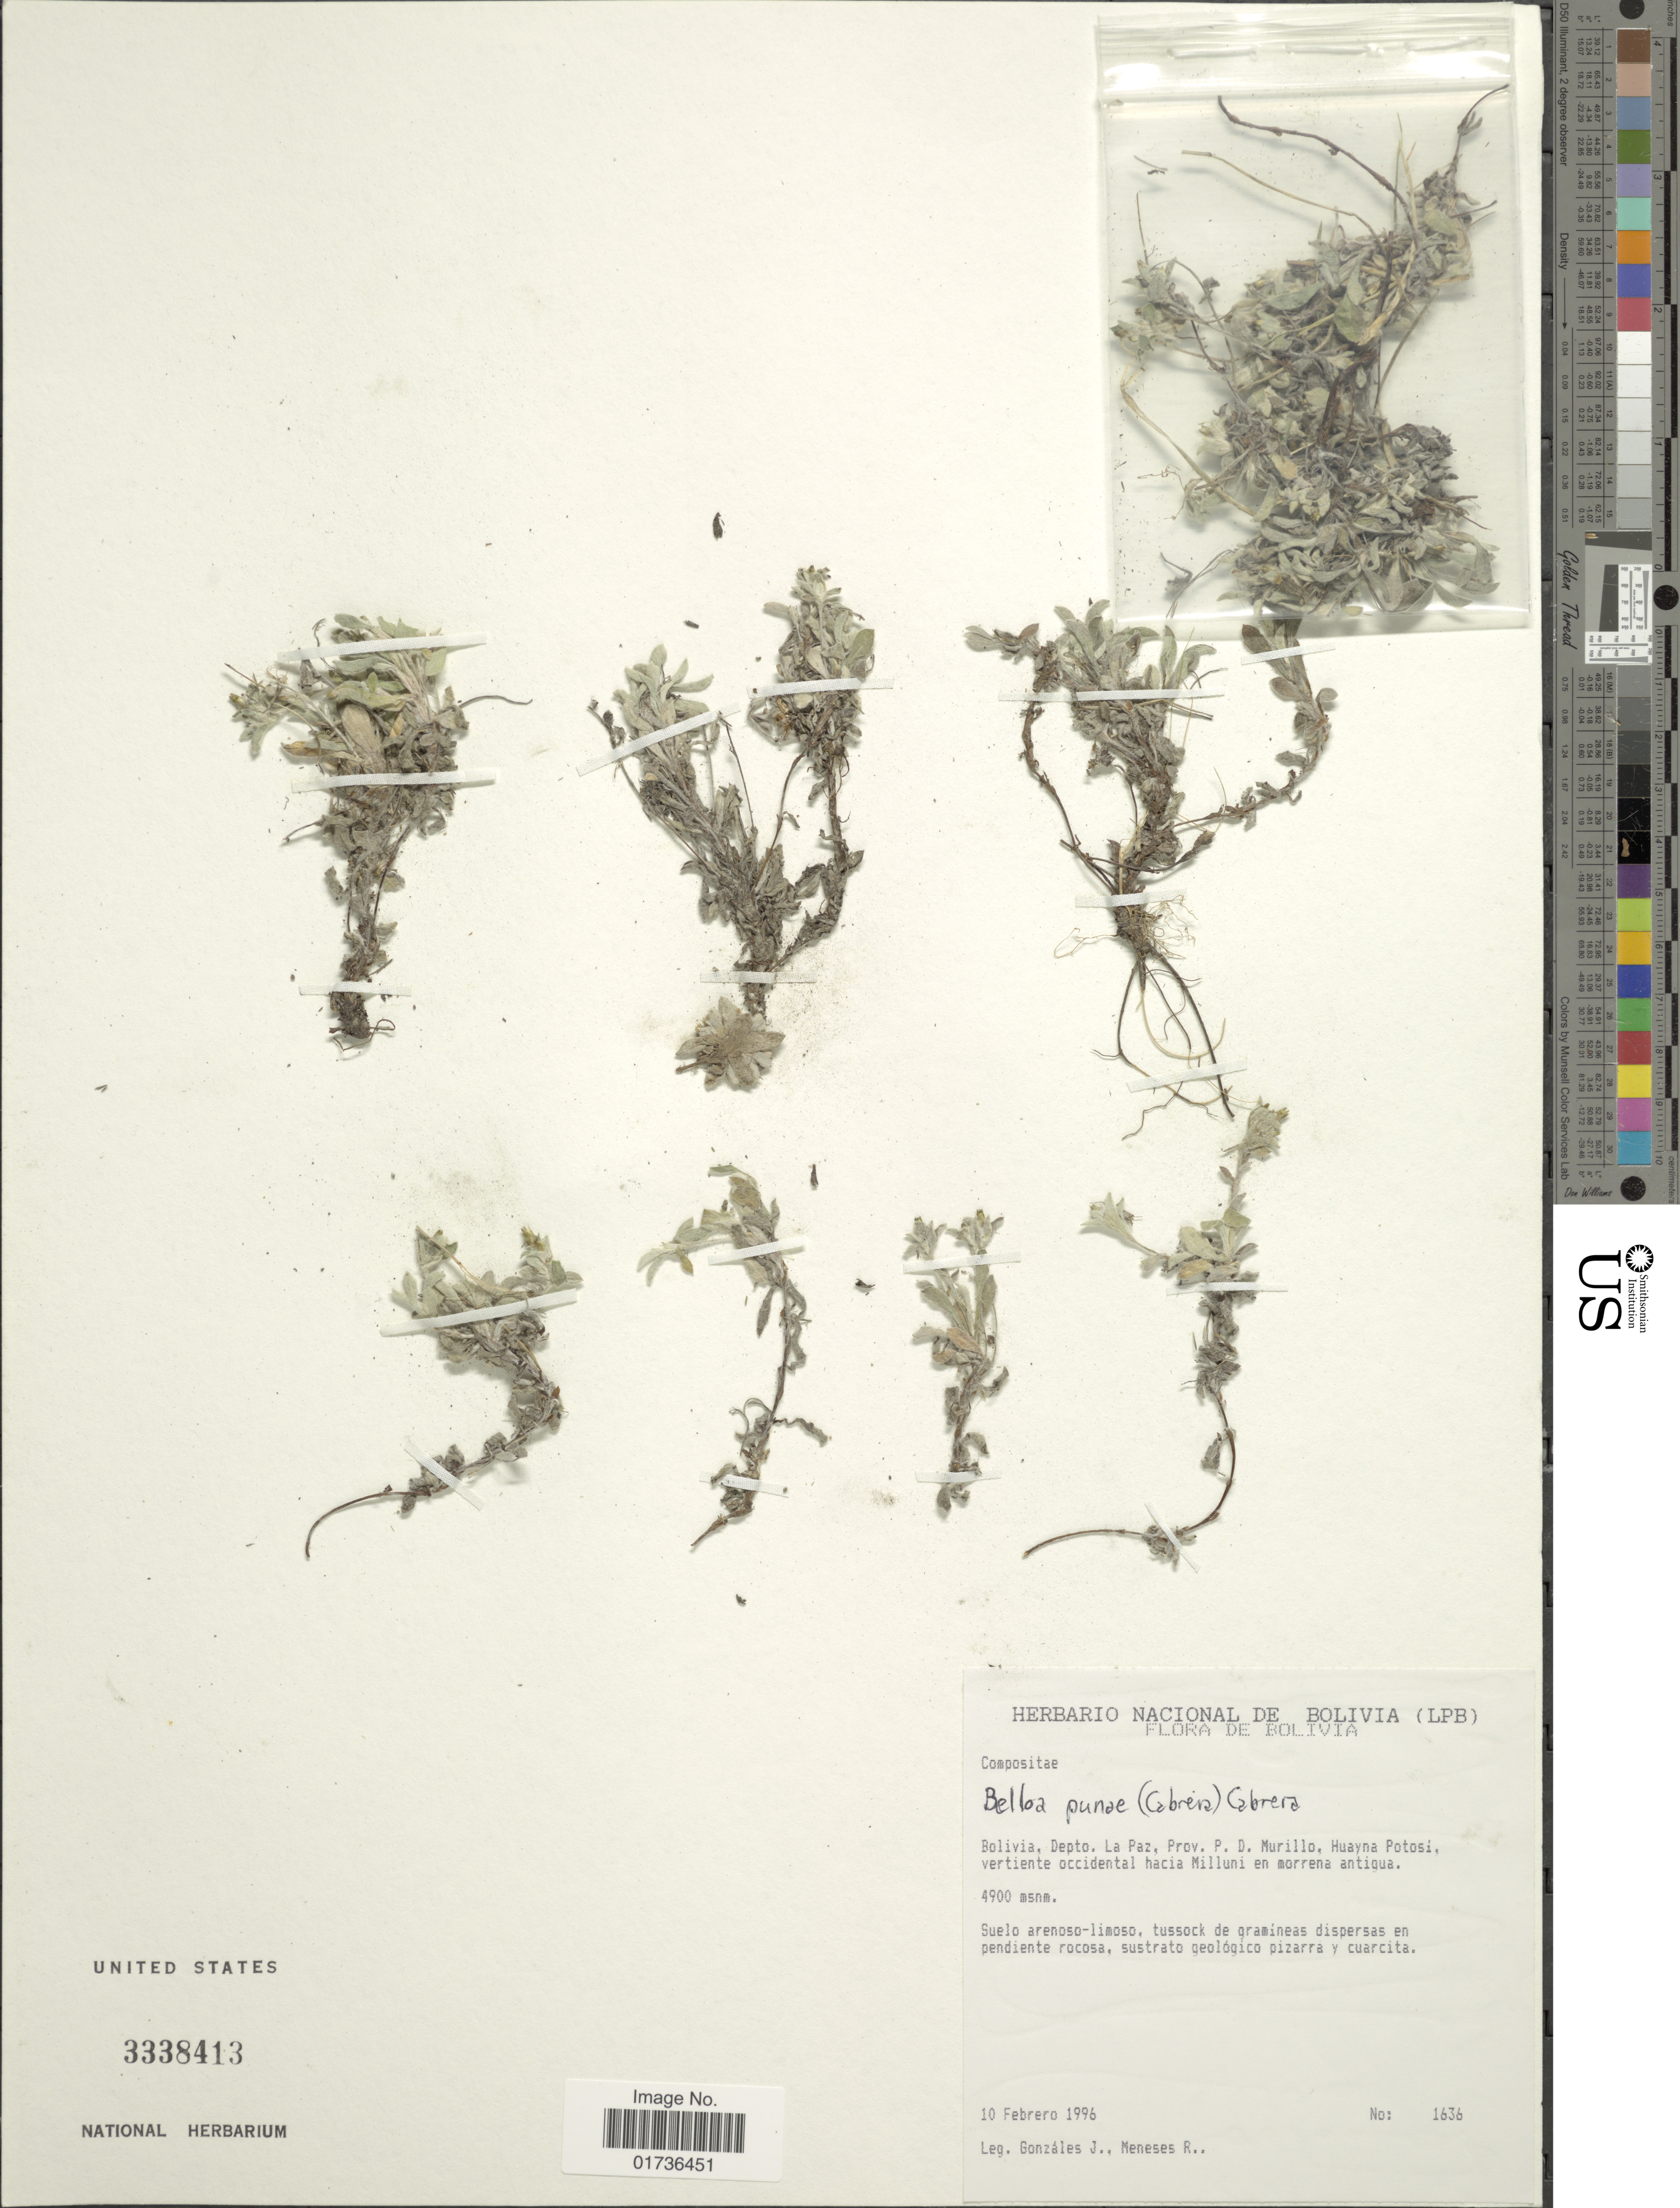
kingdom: Plantae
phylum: Tracheophyta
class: Magnoliopsida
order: Asterales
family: Asteraceae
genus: Mniodes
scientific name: Mniodes subspicata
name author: (Wedd.) S.E. Freire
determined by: Dillon, M. O.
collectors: J. Gonzales & R. I. Meneses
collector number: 1636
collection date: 1996-02-10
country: Bolivia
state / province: La Paz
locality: Depto La Paz, Prov. P.D. Murillo, Huayna Potosi, vertiente occidental hacia Milluni en morrena antigua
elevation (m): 4900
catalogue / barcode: US 3338413